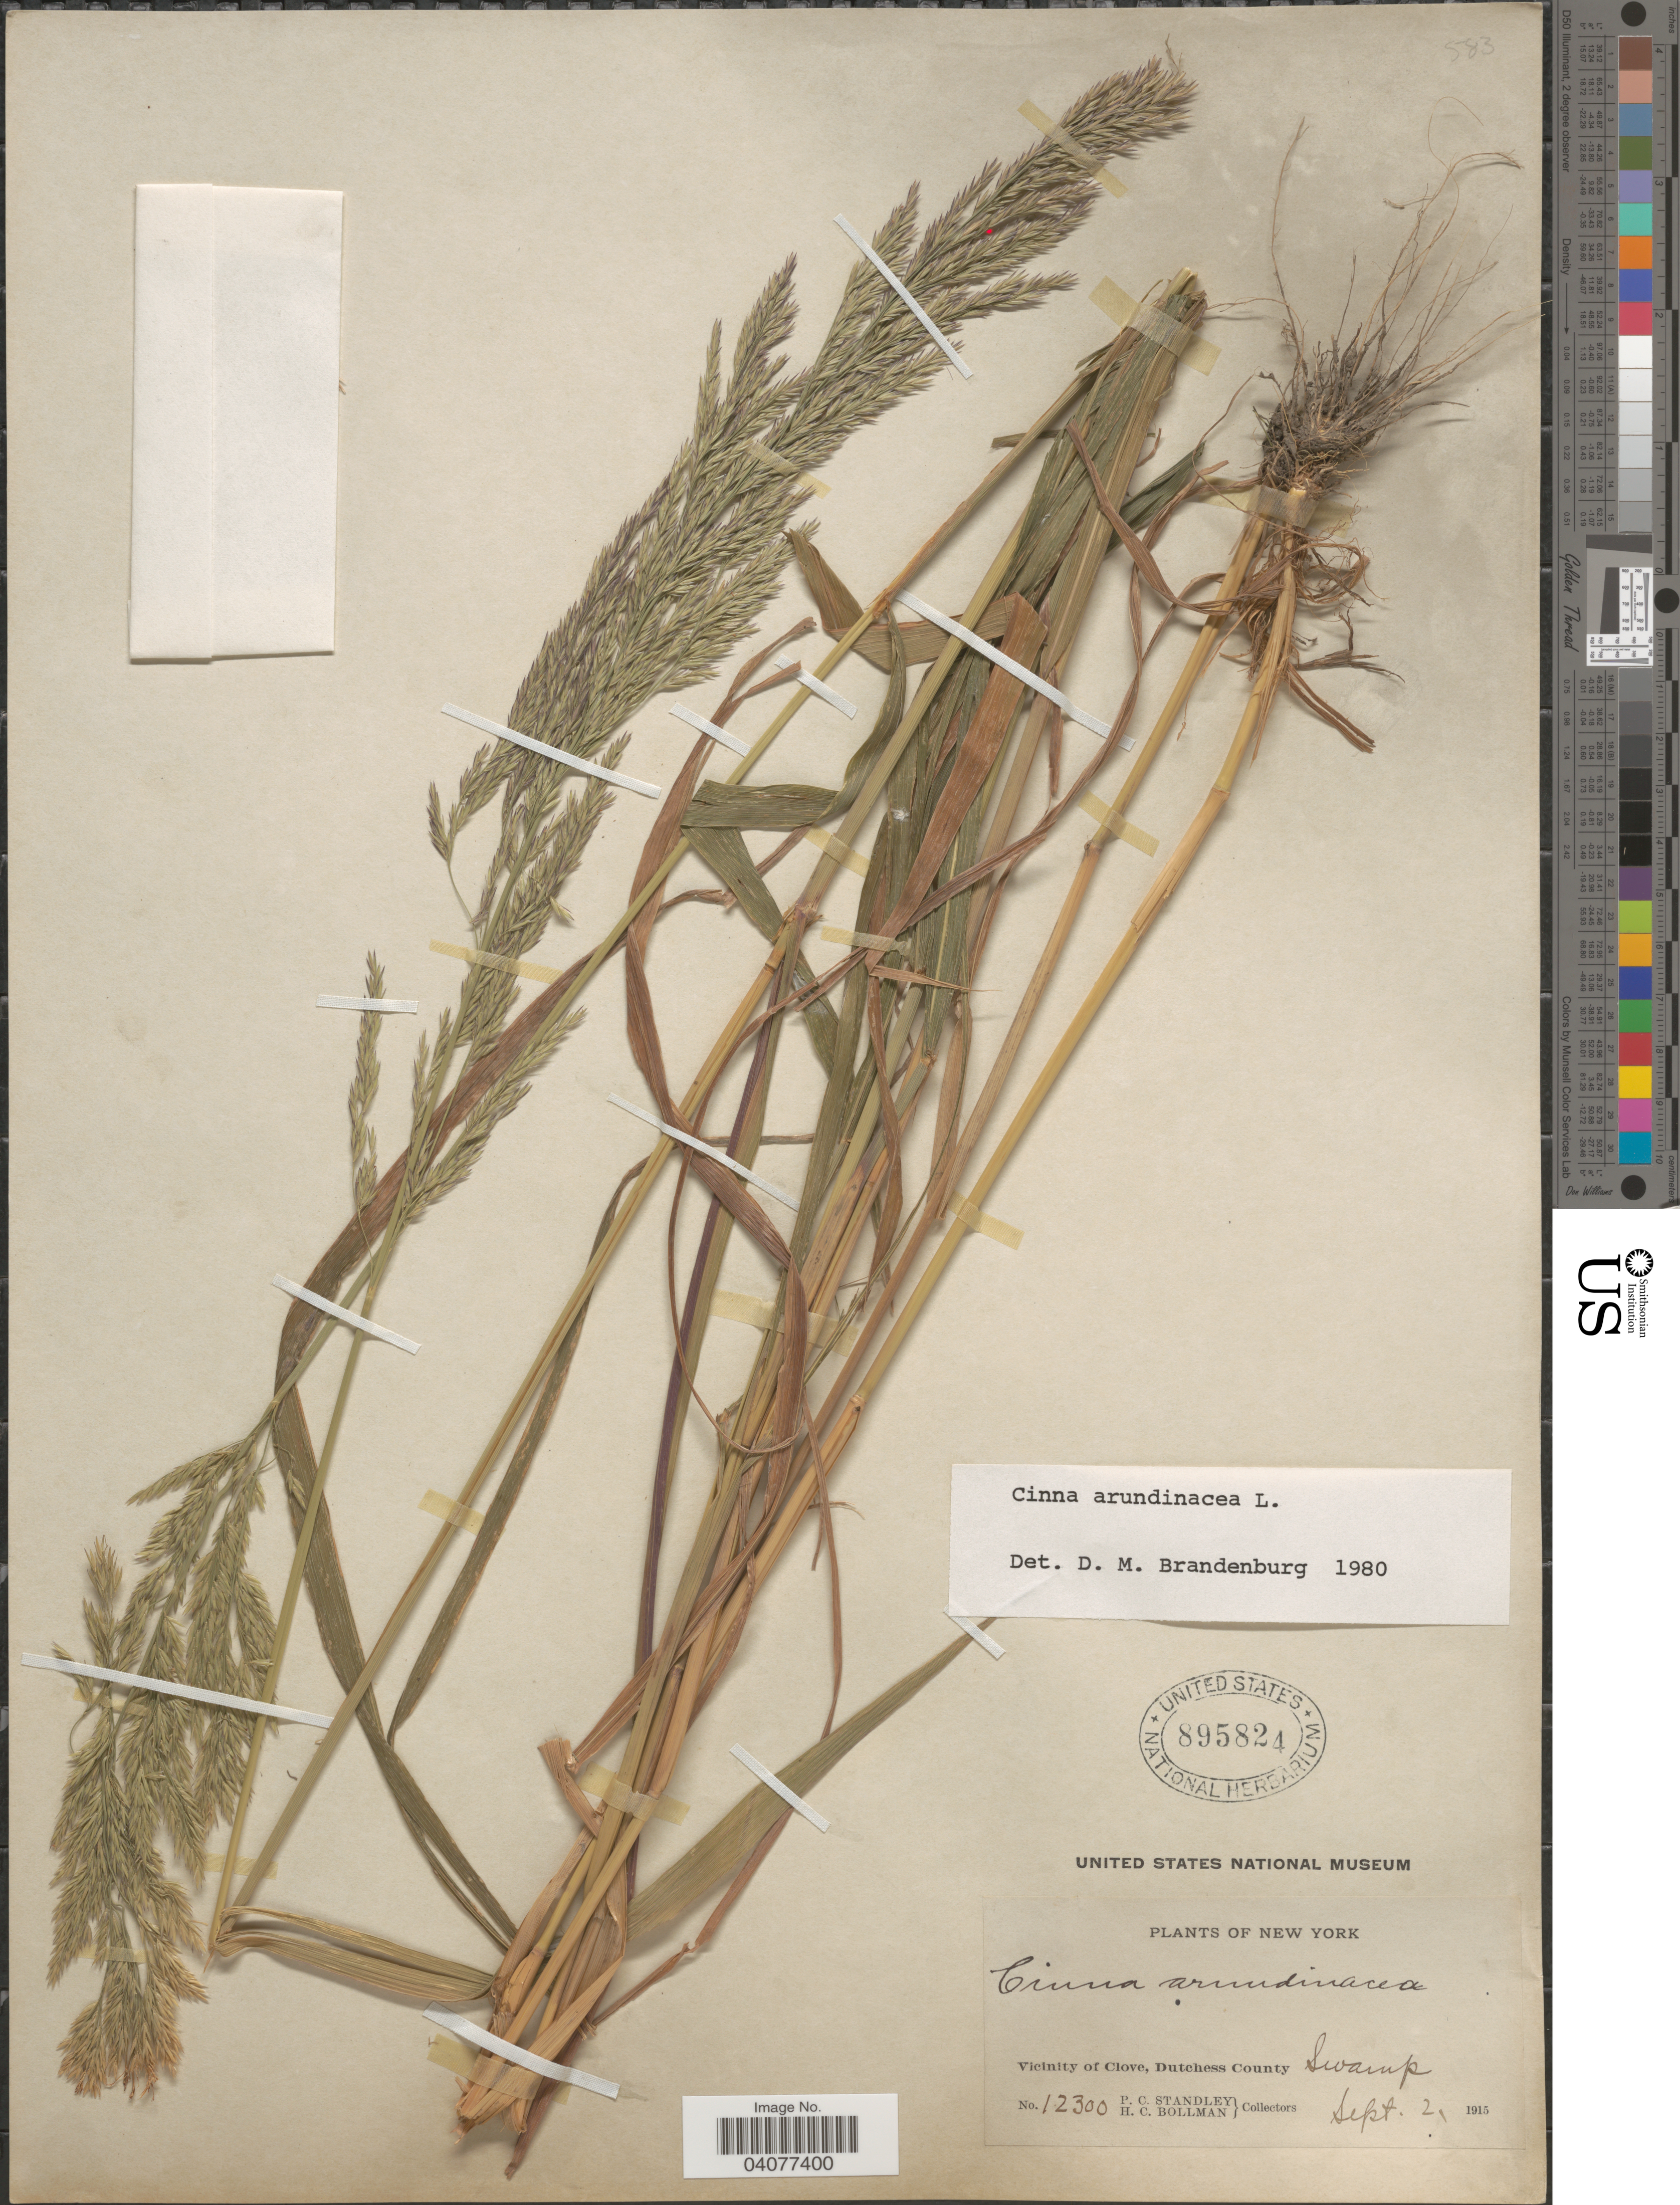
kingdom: Plantae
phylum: Tracheophyta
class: Liliopsida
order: Poales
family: Poaceae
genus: Cinna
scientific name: Cinna arundinacea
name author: L.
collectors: P. C. Standley & H. C. Bollman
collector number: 12300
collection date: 1915-09-02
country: United States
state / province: New York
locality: Vicinity of Clove, Dutchess County.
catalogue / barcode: US 895824